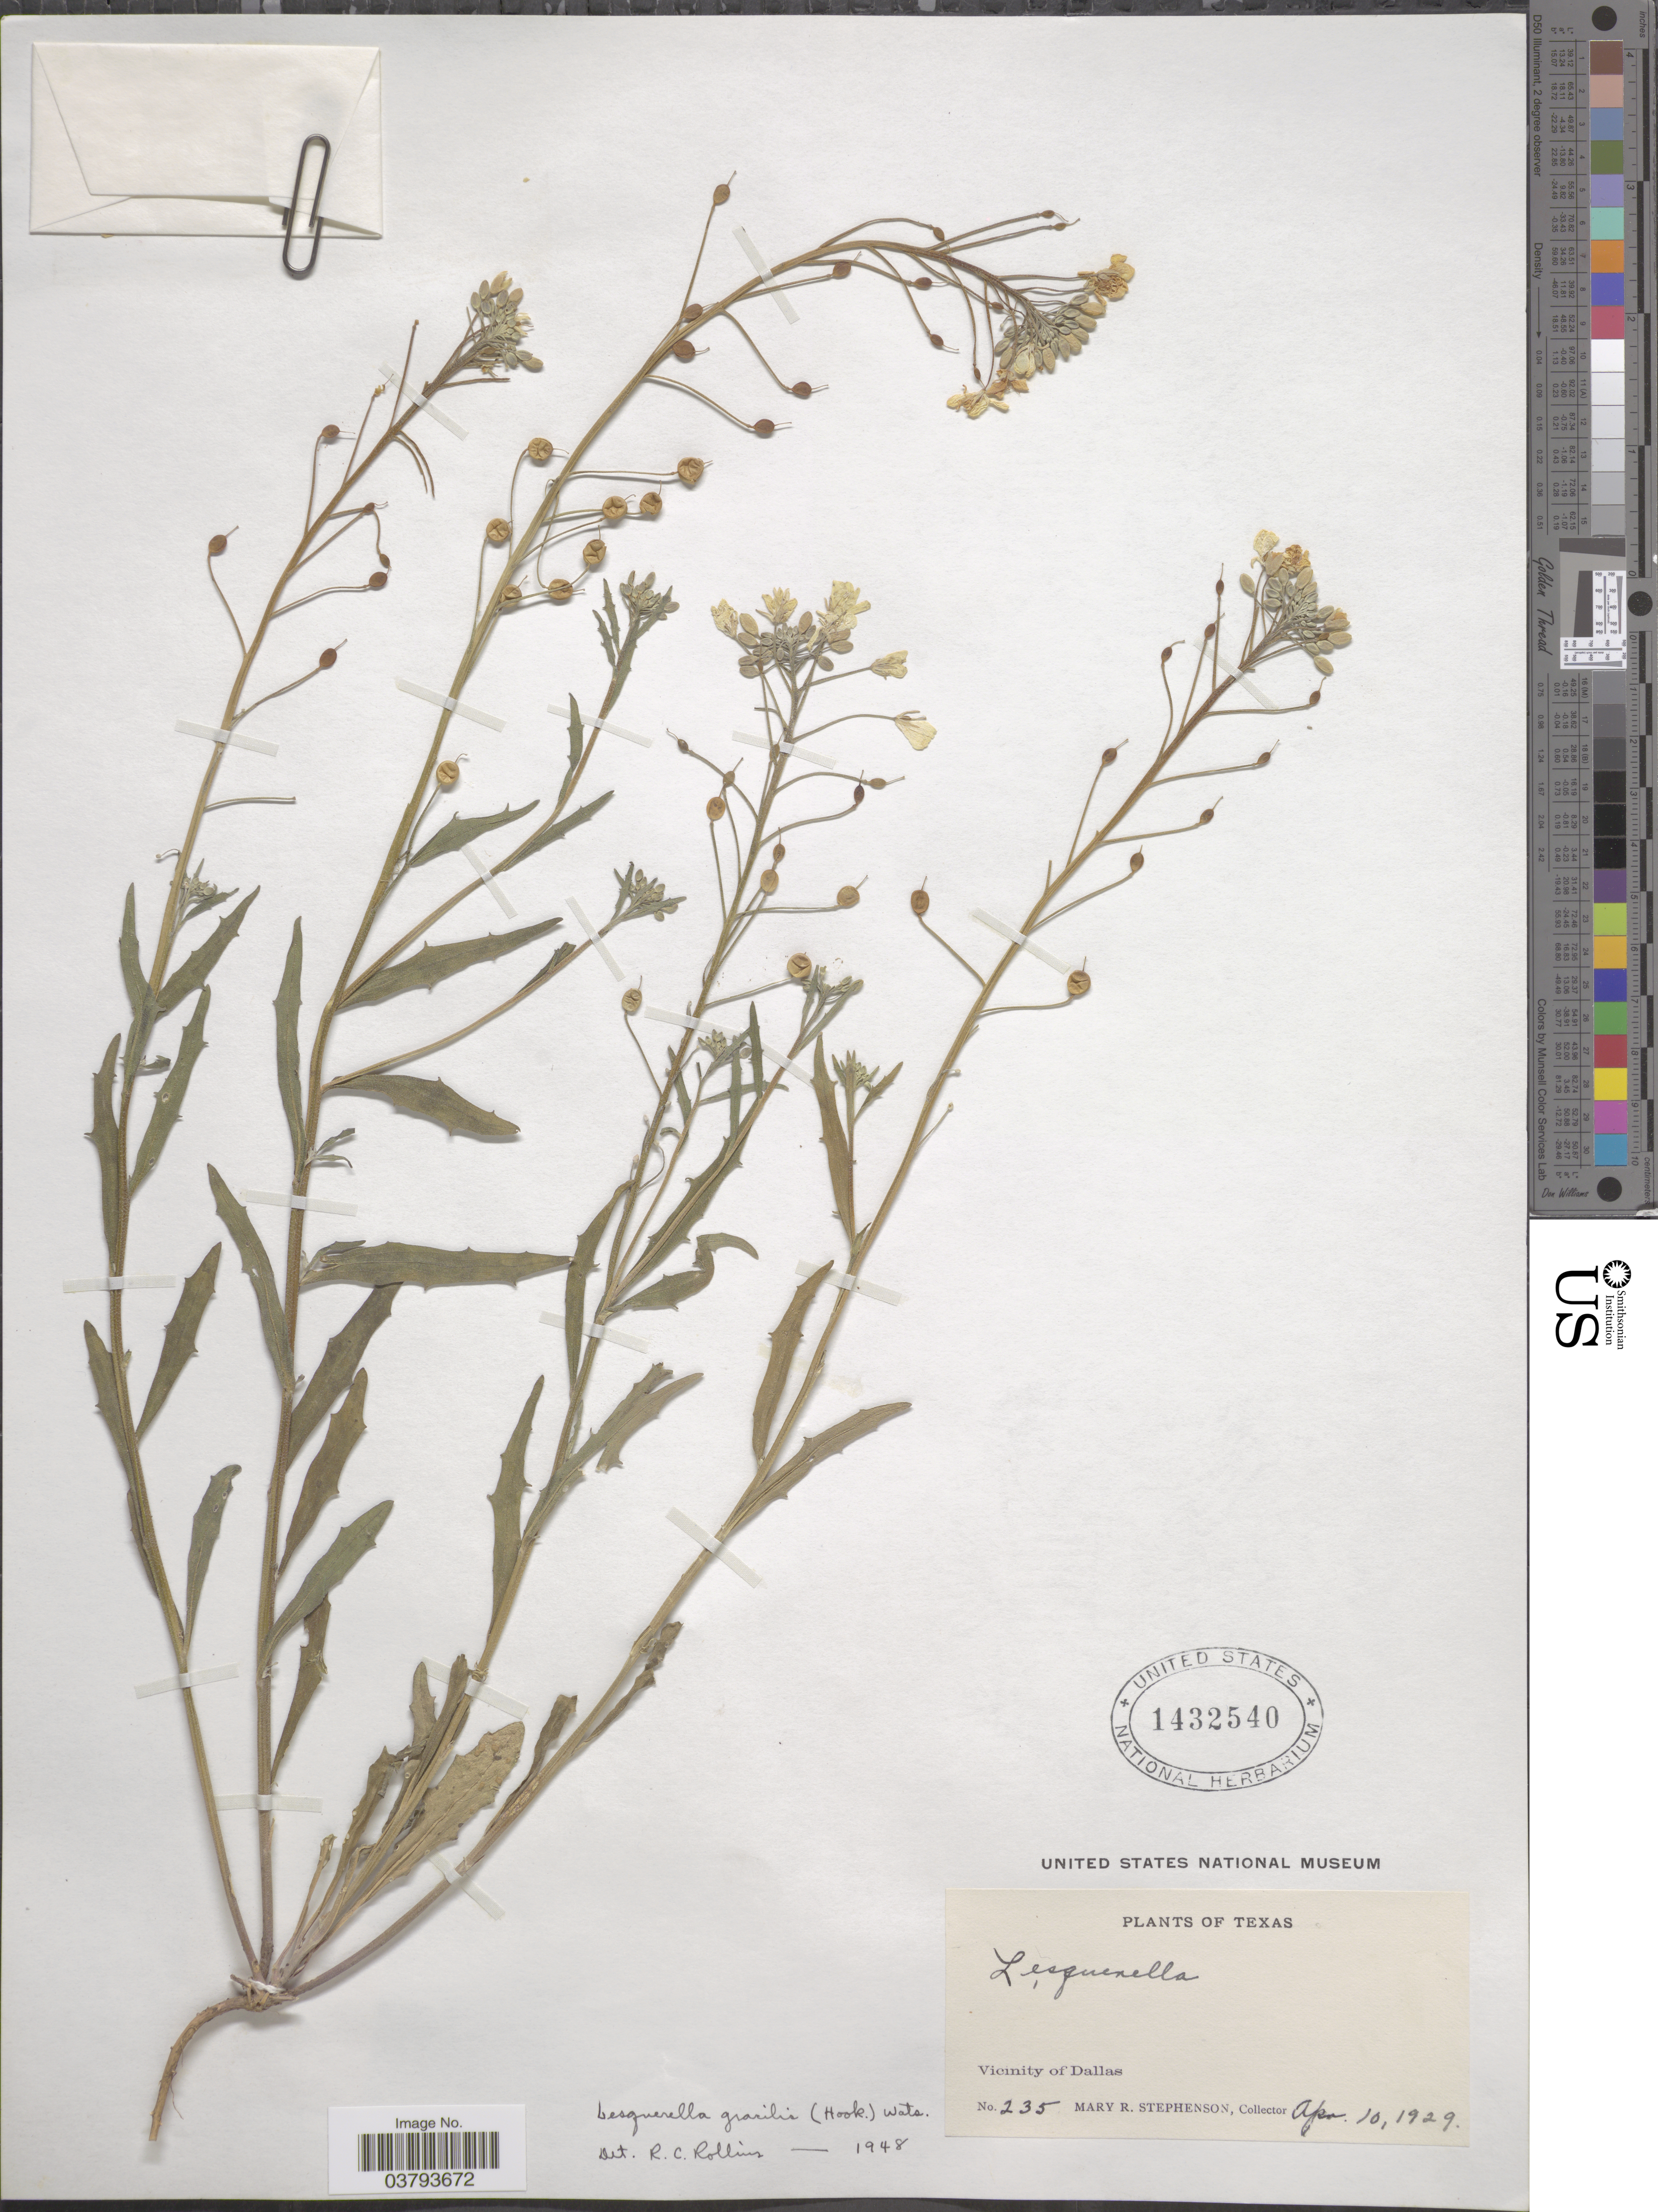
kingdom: Plantae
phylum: Tracheophyta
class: Magnoliopsida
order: Brassicales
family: Brassicaceae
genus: Lesquerella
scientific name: Lesquerella gracilis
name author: (Hook.) S. Watson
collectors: M. Stephenson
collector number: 235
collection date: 1929-04-10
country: United States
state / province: Texas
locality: Vicinity of Dallas.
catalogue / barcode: US 1432540